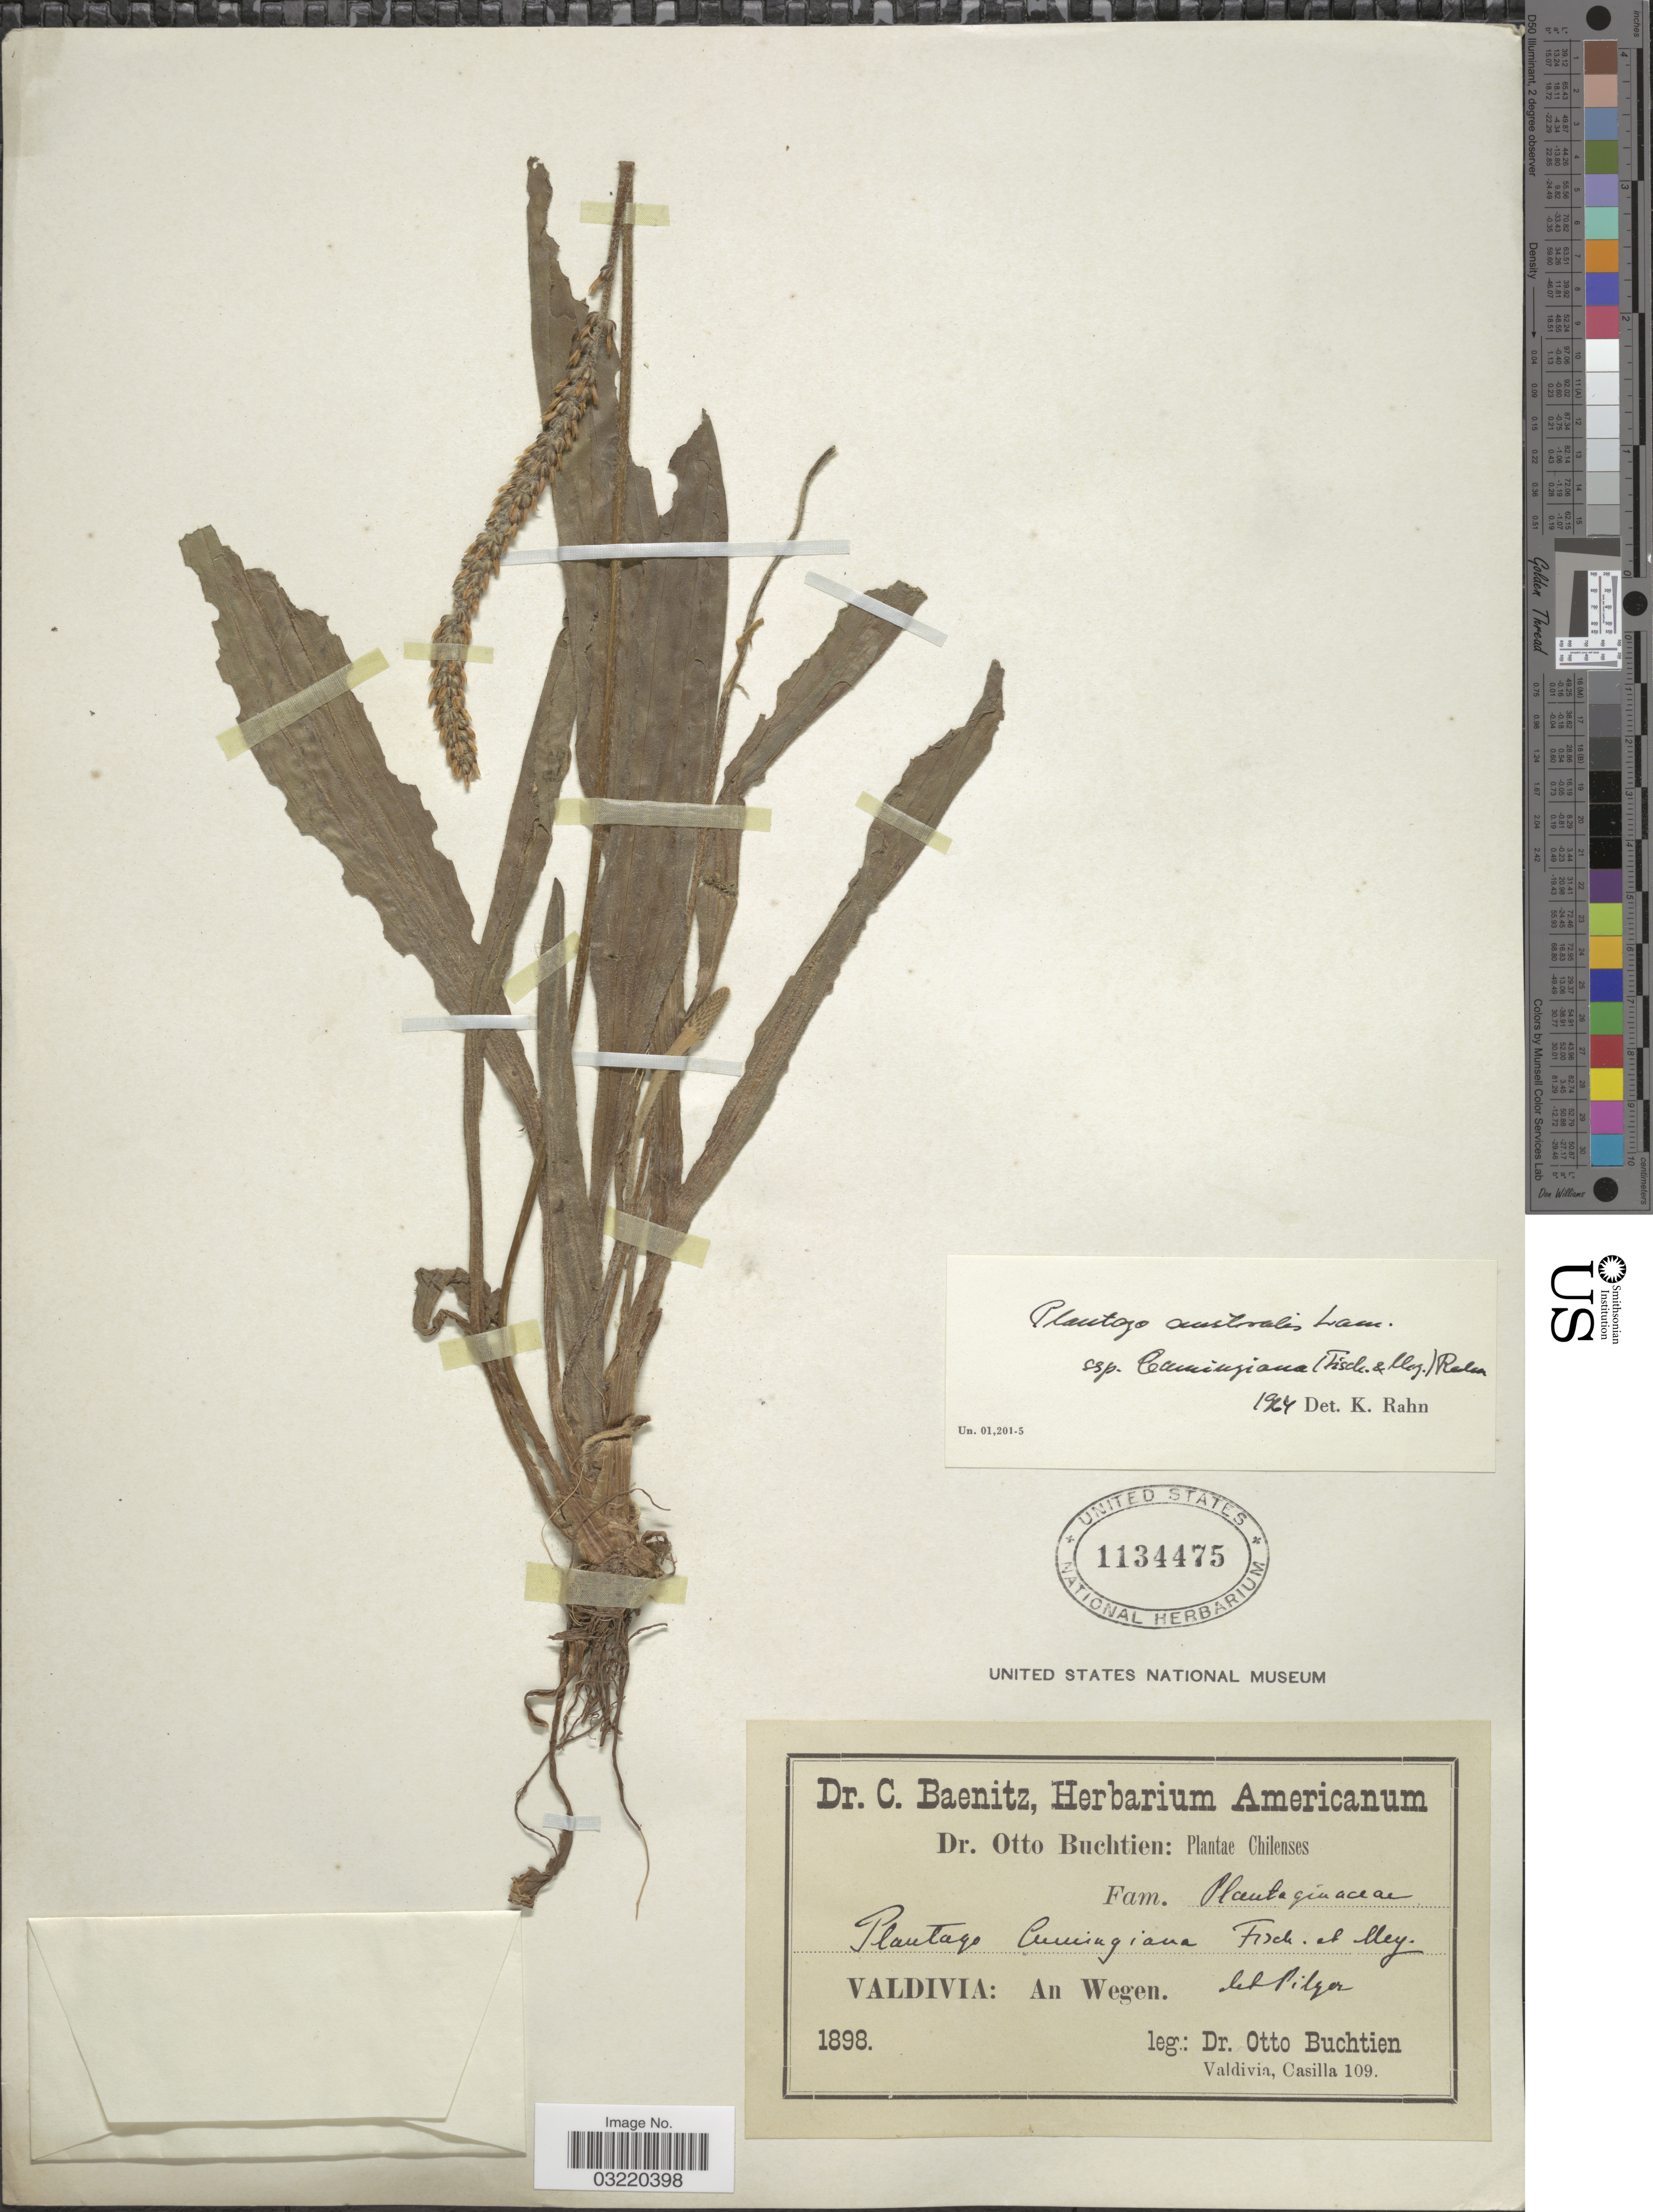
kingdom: Plantae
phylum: Tracheophyta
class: Magnoliopsida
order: Lamiales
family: Plantaginaceae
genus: Plantago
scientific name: Plantago australis subsp. cumingiana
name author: (Fisch. & C.A. Mey.) Rahn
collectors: O. Buchtien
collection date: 1898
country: Chile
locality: Valdivia: An Wegen.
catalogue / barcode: US 1134475